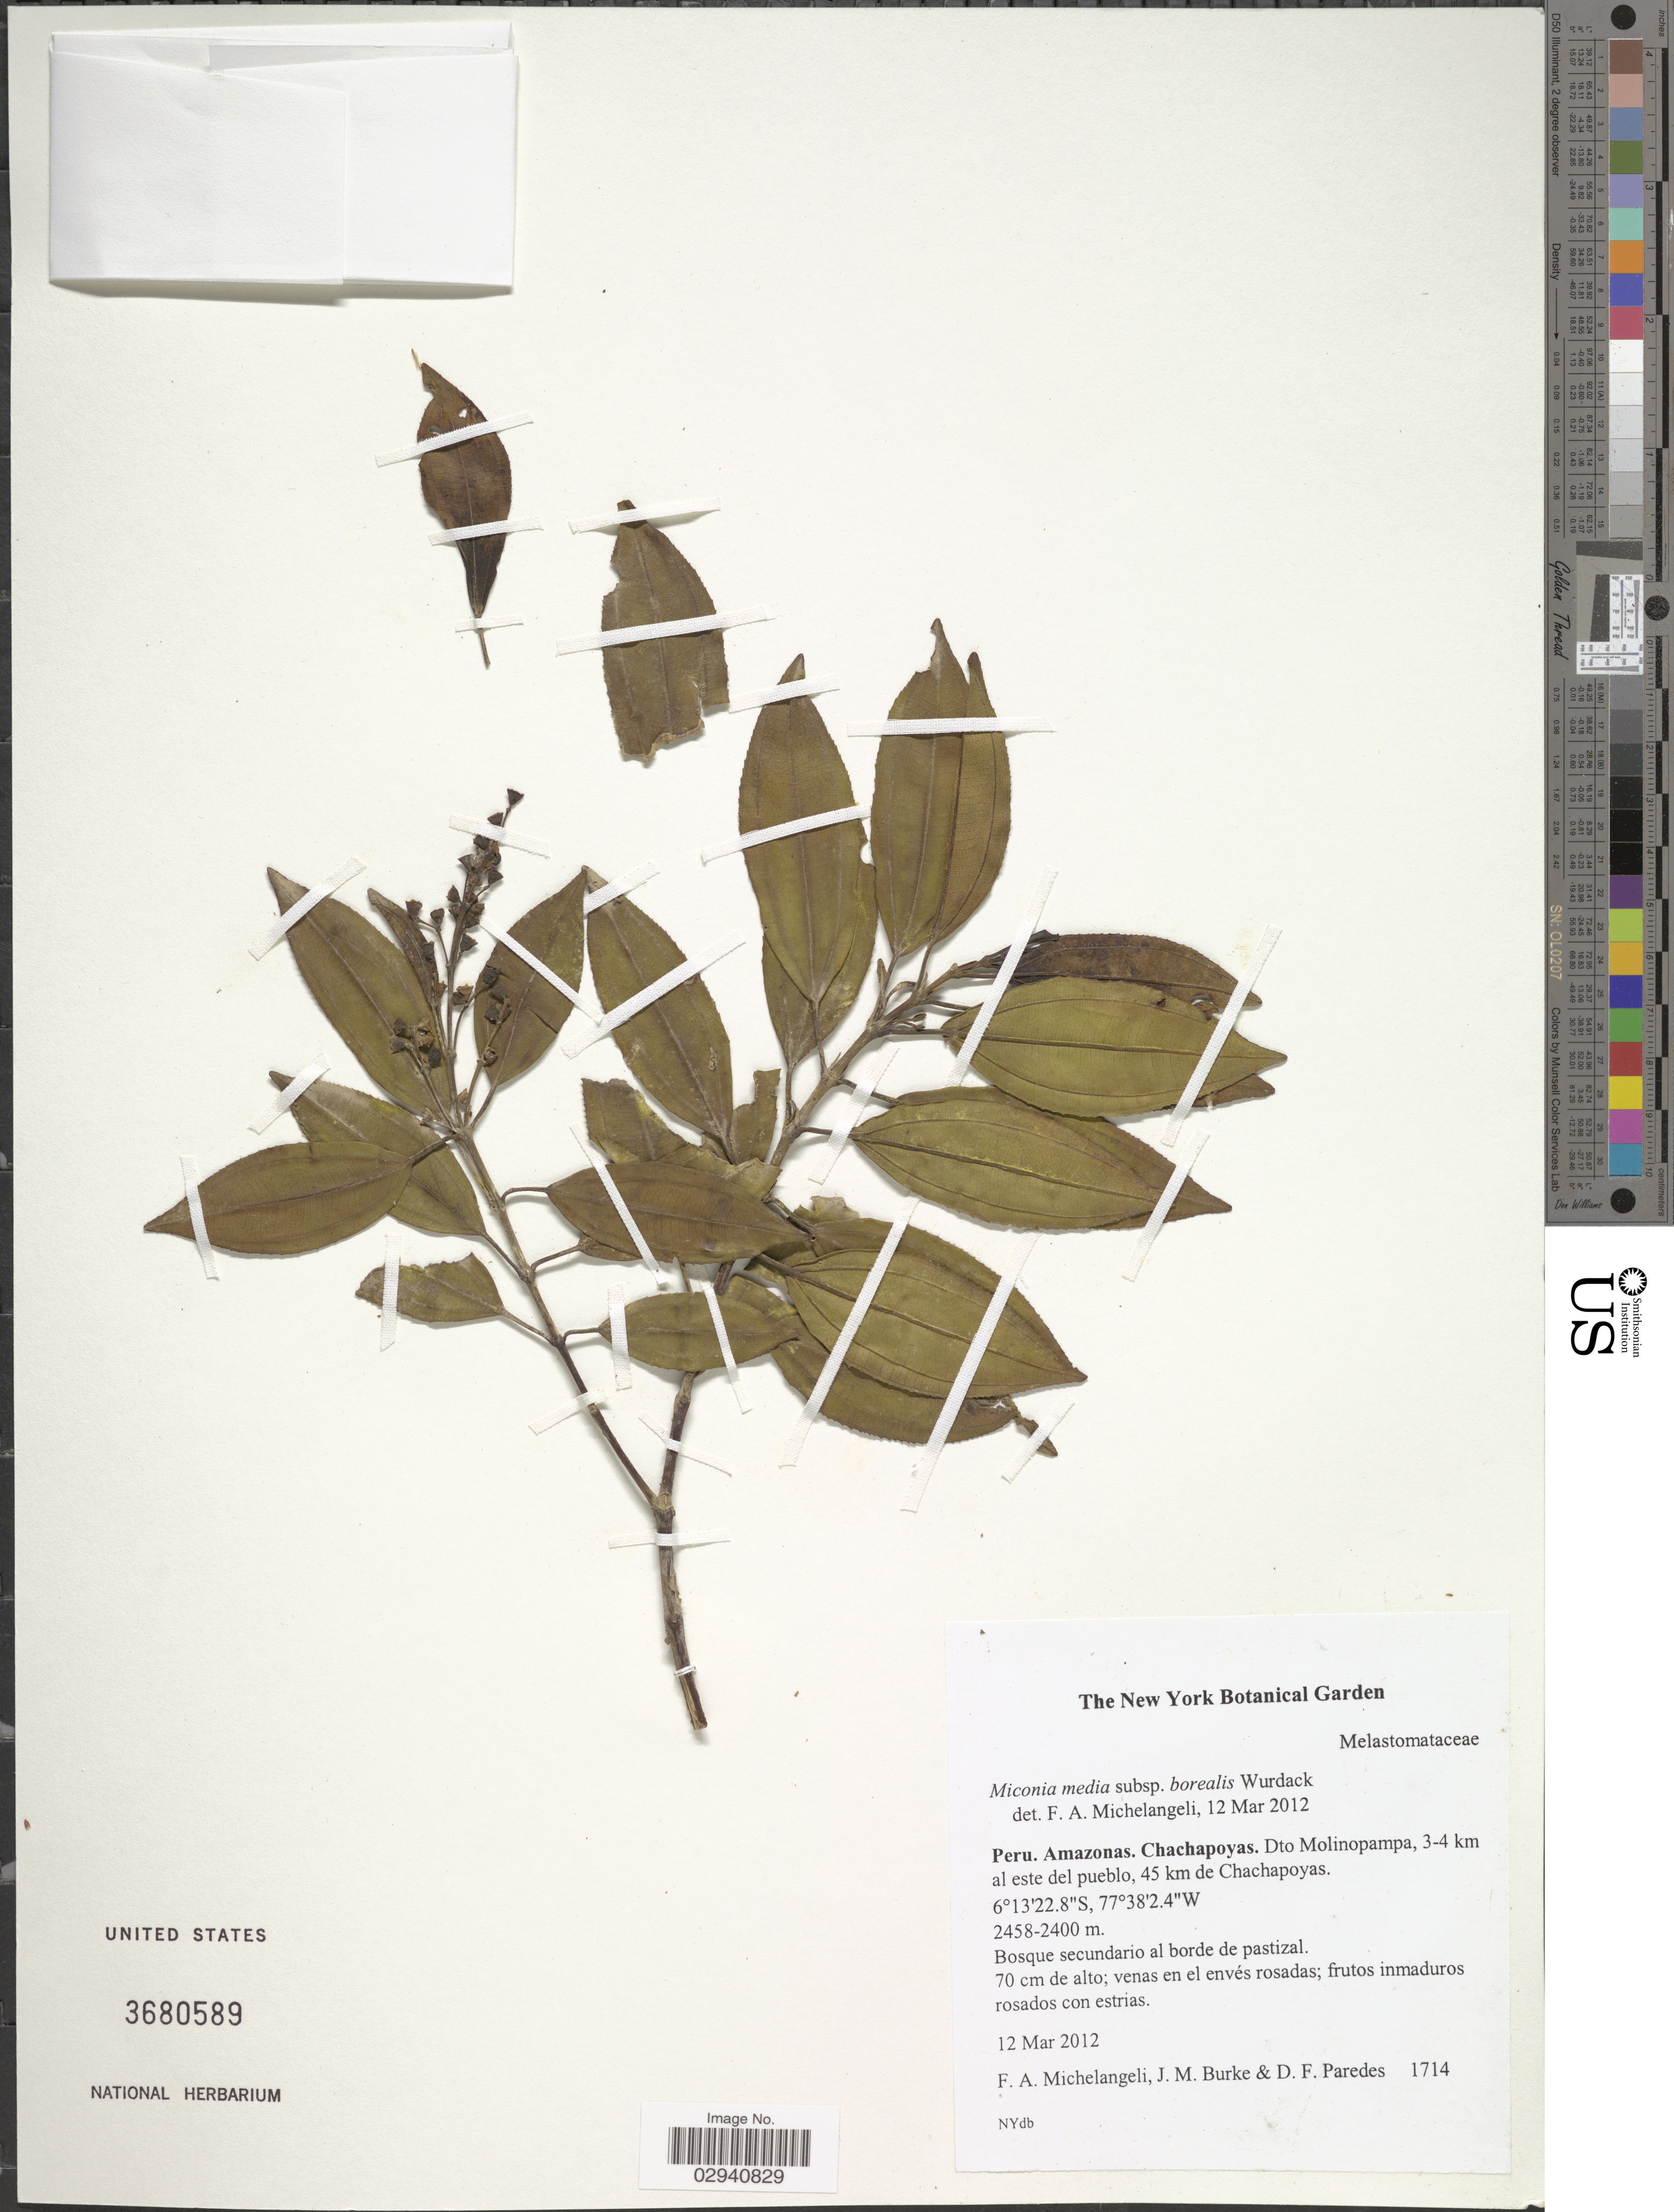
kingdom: Plantae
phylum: Tracheophyta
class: Magnoliopsida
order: Myrtales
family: Melastomataceae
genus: Miconia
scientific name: Miconia media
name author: (D. Don) Naudin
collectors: F. A. Michelangeli, Jac. M. Burke & D. Paredes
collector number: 1714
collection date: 2012-03-12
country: Peru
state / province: Amazonas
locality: Chachapoyas. Dto Molinopampa, 3-4 km al este del pueblo, 45 km de Chachapoyas.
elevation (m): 2400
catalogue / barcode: US 3680589